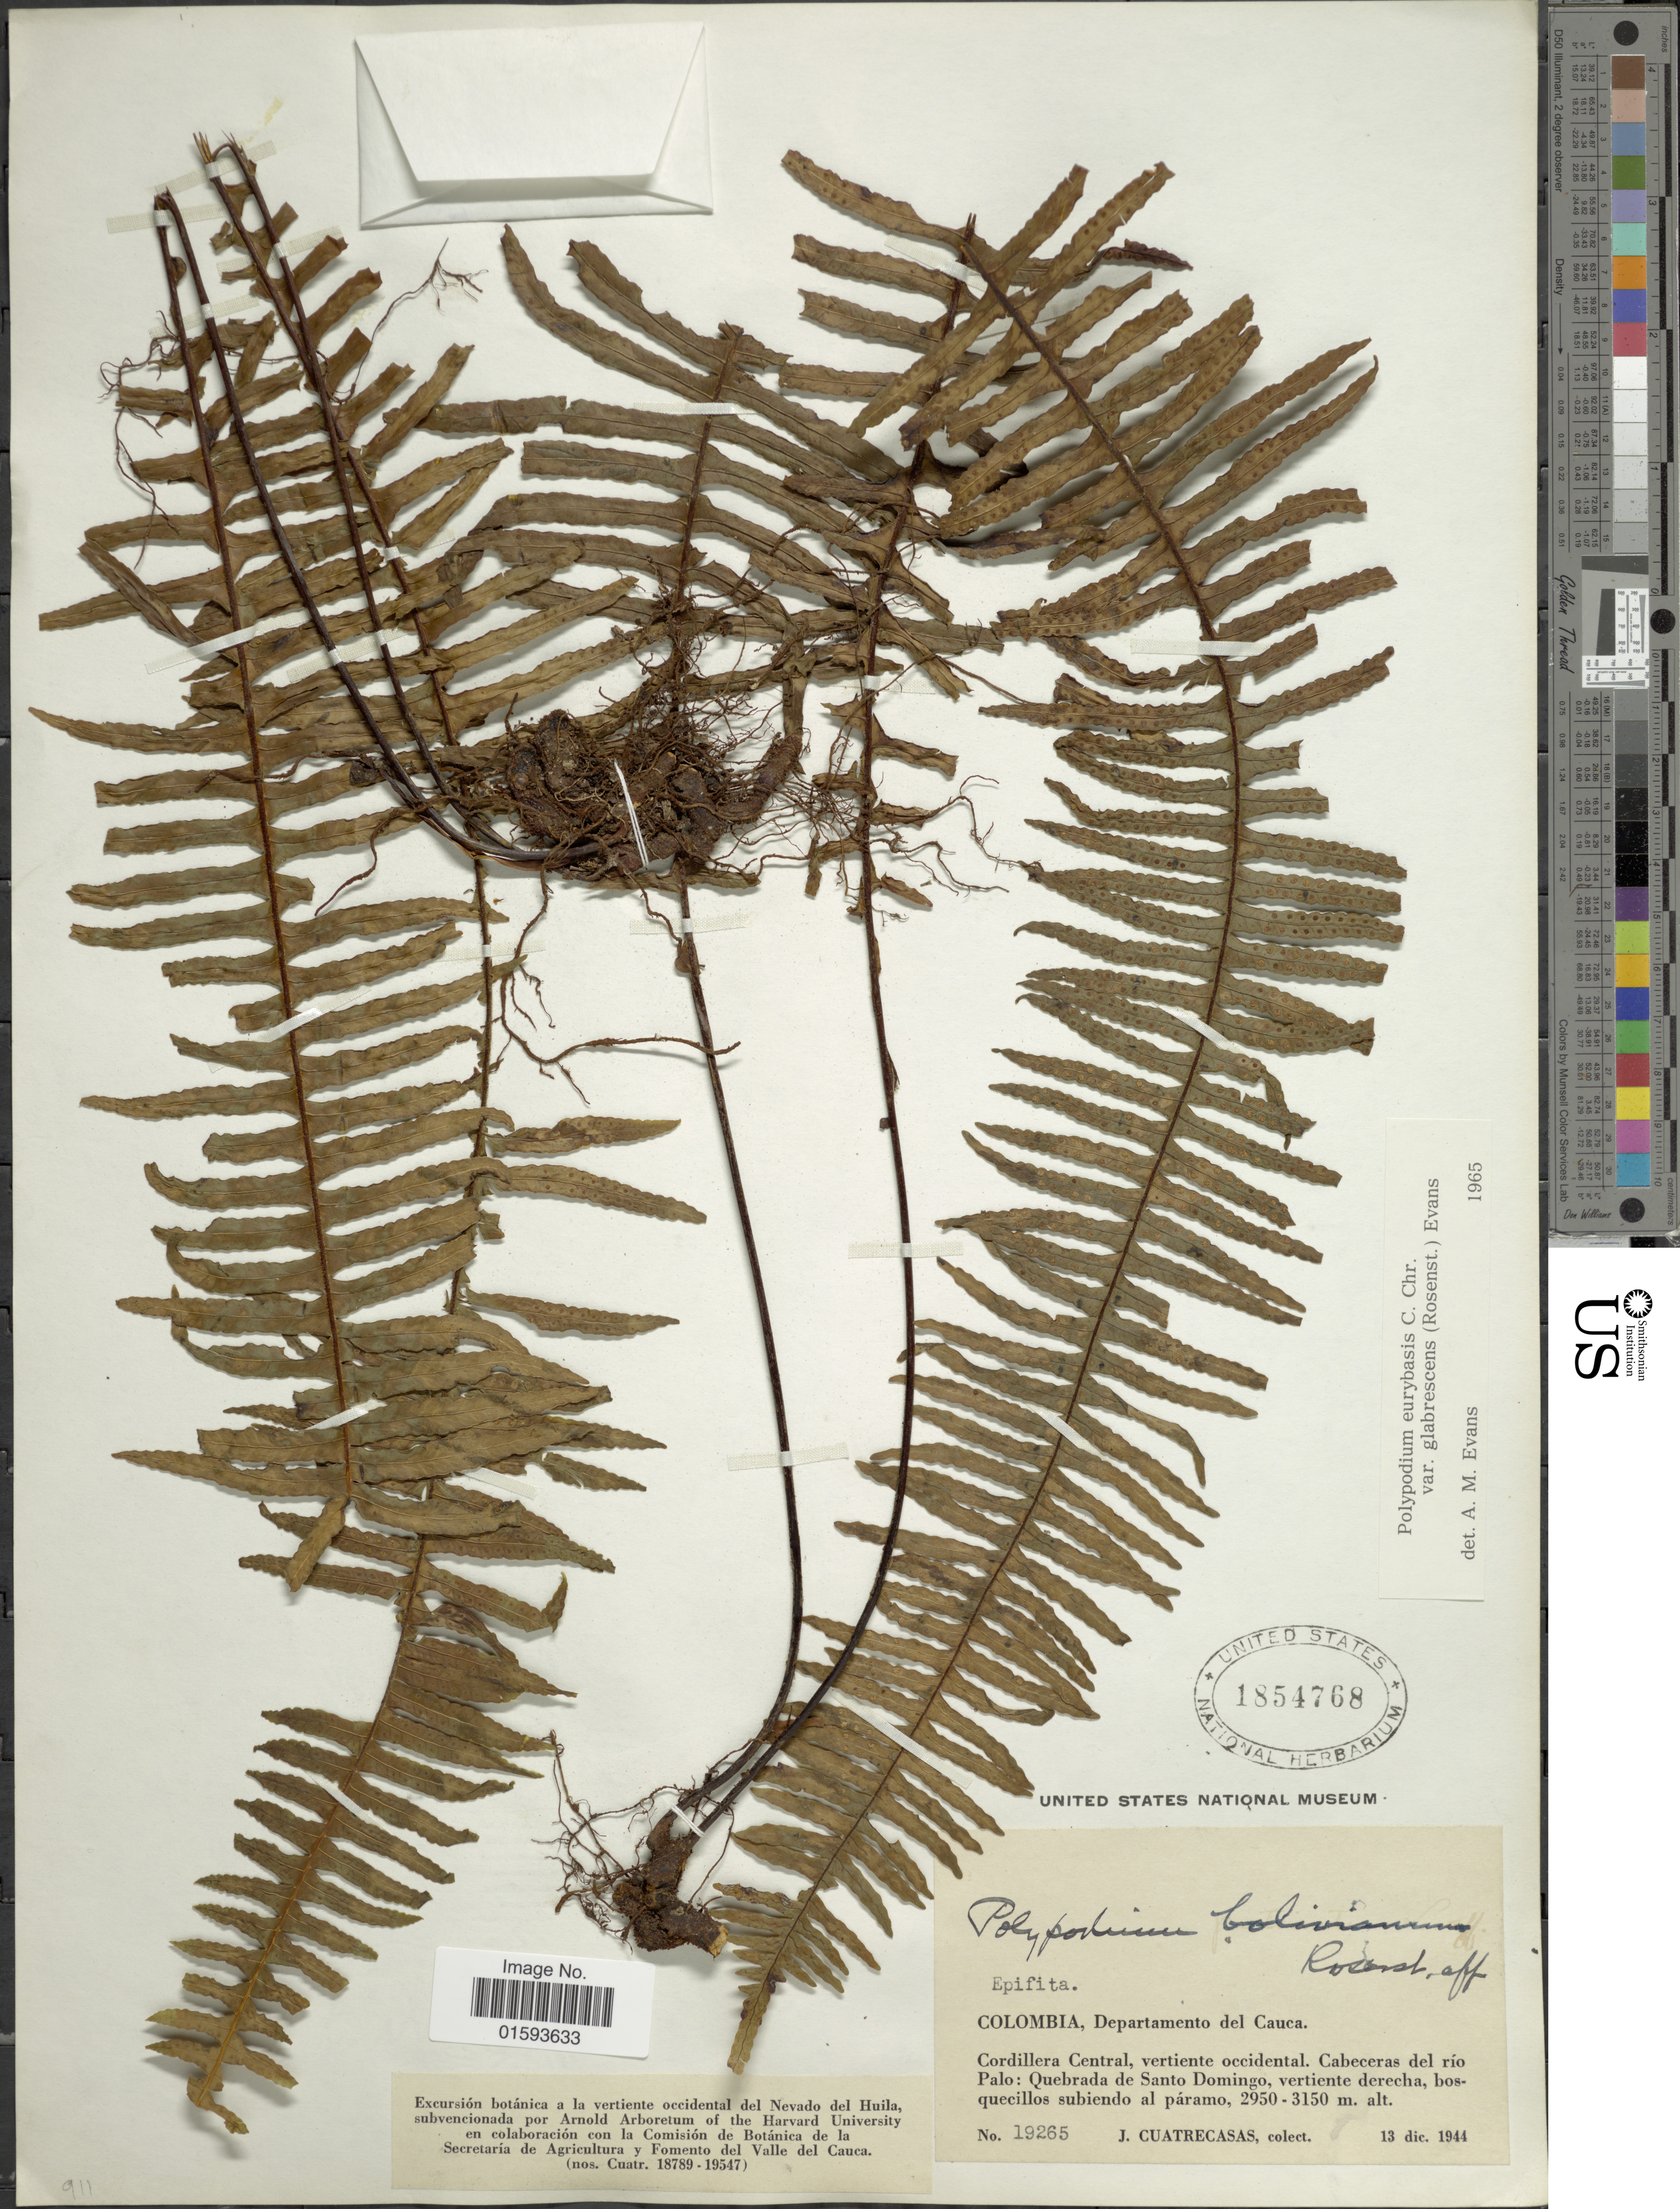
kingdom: Plantae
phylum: Tracheophyta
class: Polypodiopsida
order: Polypodiales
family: Polypodiaceae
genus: Pecluma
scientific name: Pecluma eurybasis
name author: (C. Chr.) M.G. Price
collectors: J. Cuatrecasas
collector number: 19265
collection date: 1944-12-13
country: Colombia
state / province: Valle del Cauca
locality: Cordillera Central, vertiente occidental. Cabeceras del rio Palo: Quebrada de Santo Domingo, vertiente derecha, bosquecillos subiendo al paramo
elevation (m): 2950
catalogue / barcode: US 1854768